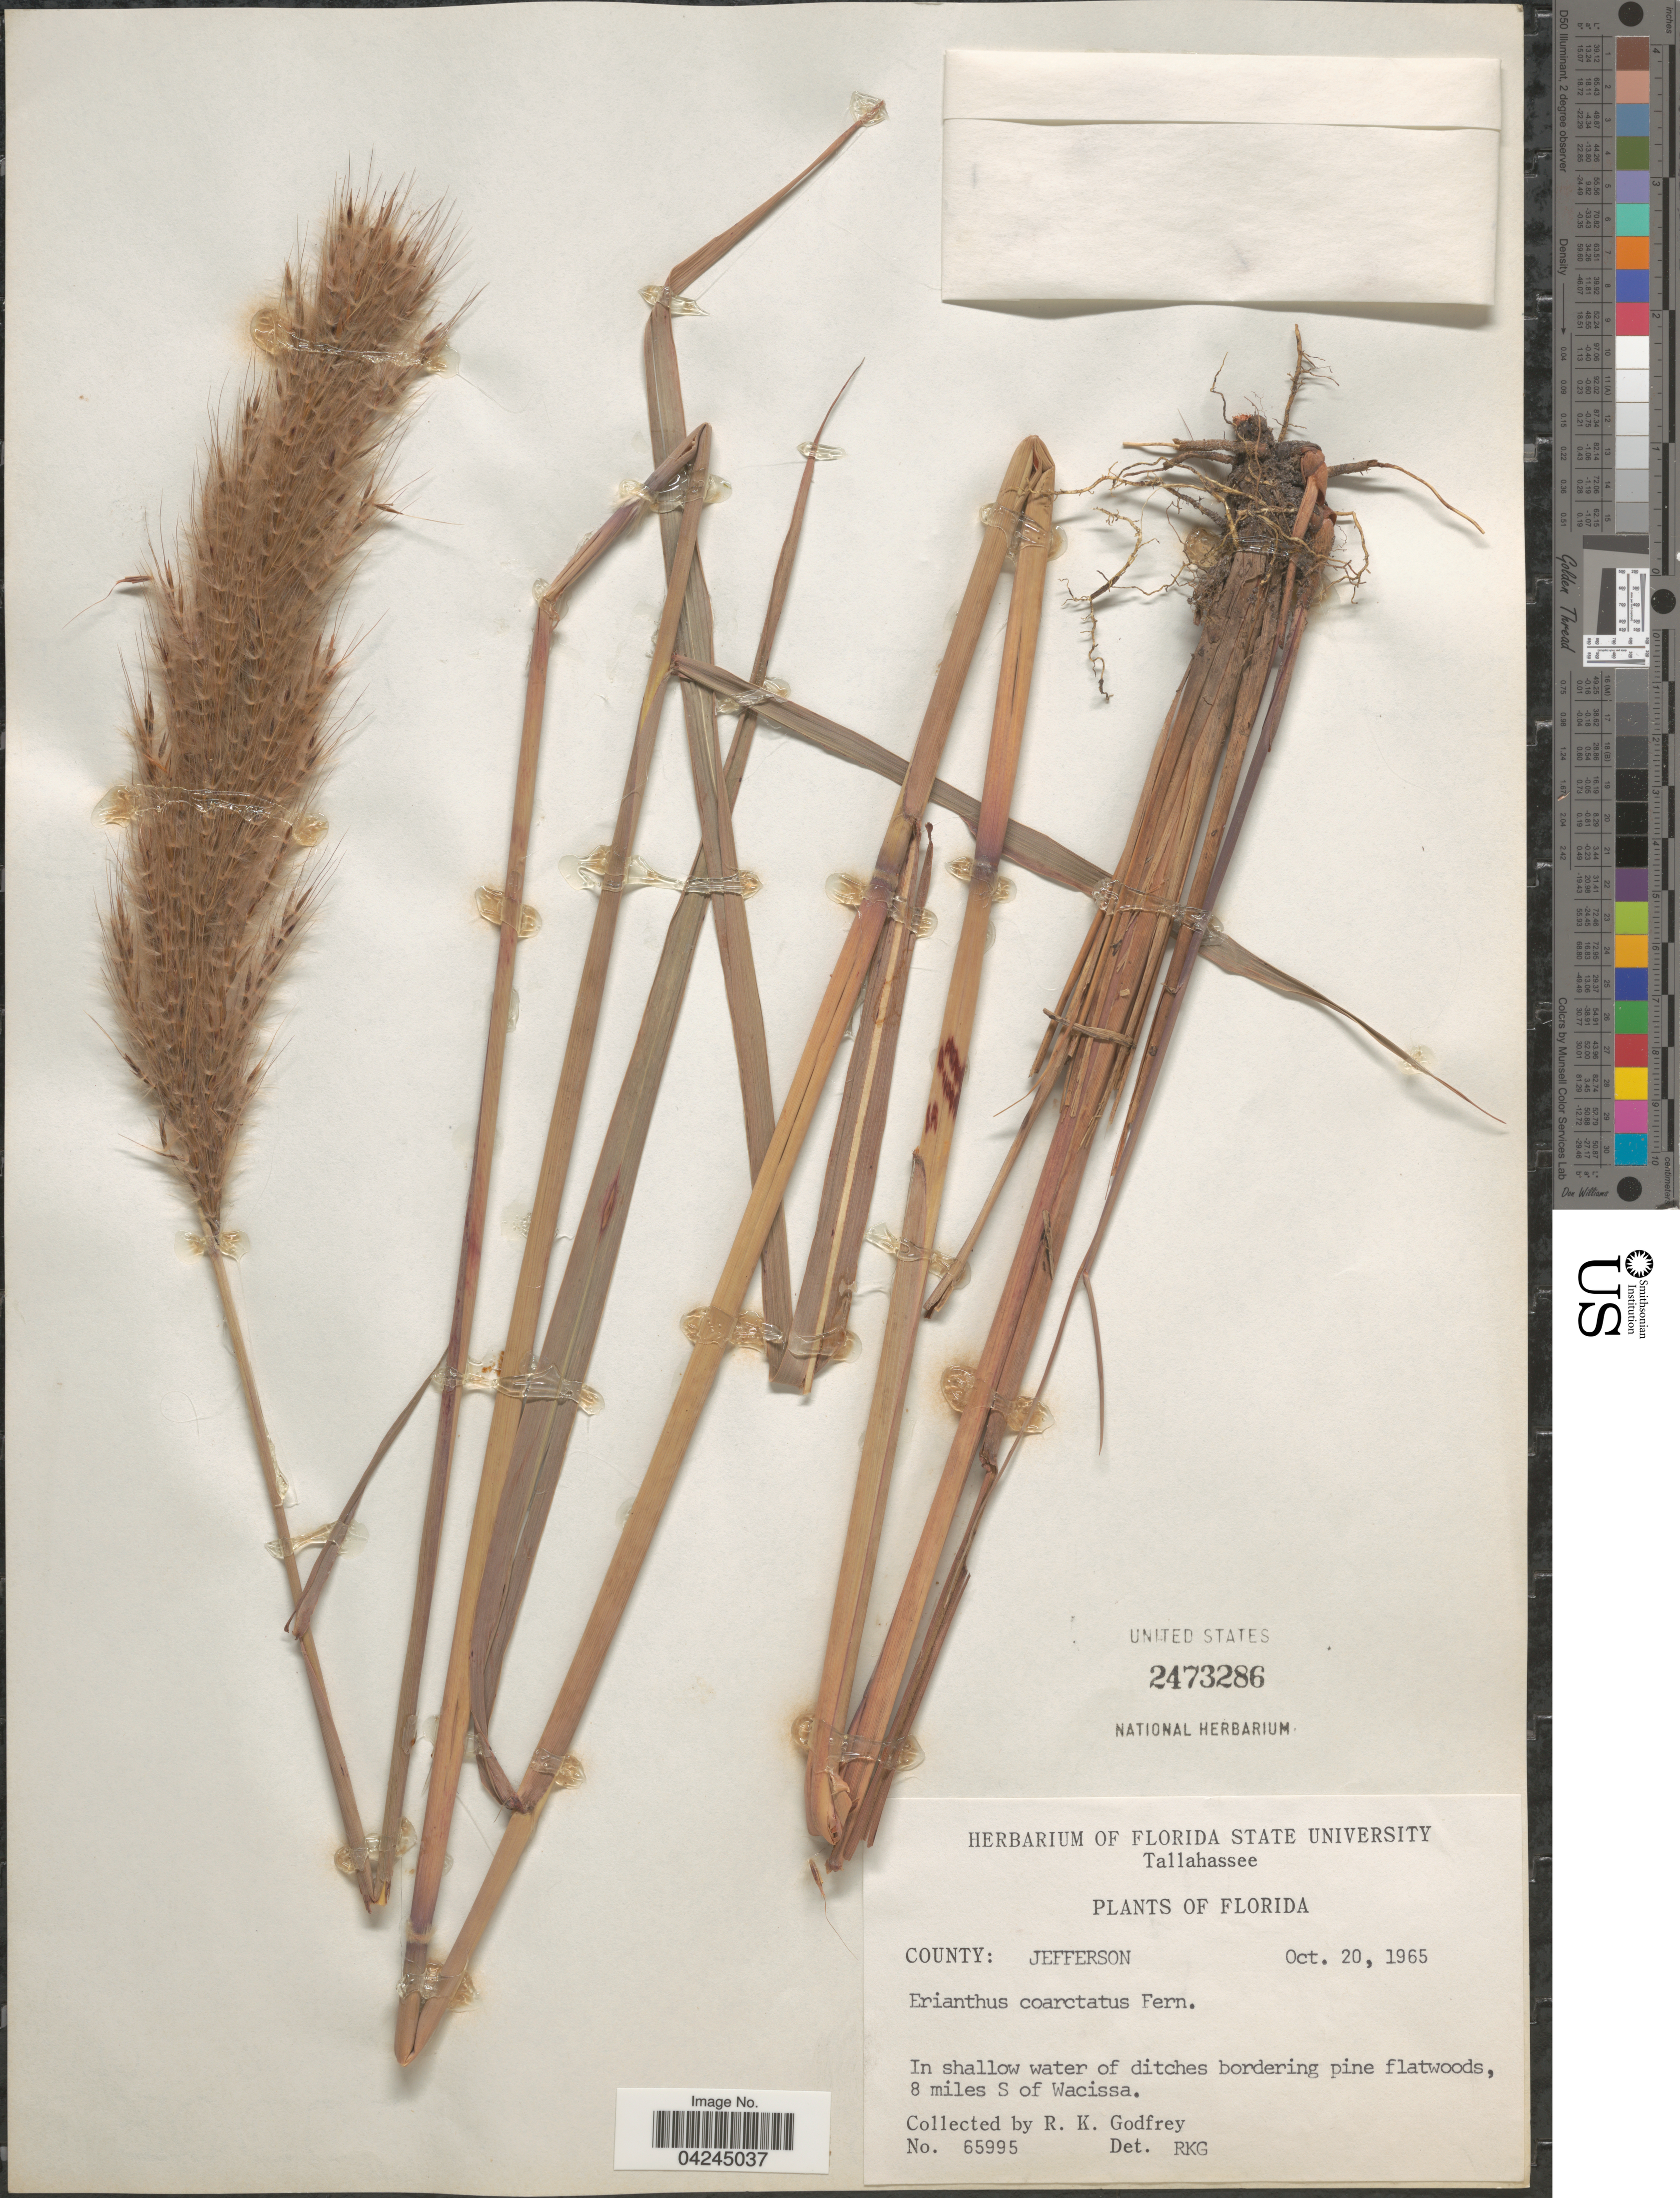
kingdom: Plantae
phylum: Tracheophyta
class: Liliopsida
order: Poales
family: Poaceae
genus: Erianthus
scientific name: Erianthus coarctatus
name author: Fernald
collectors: R. K. Godfrey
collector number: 65995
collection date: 1965-10-20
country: United States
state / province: Florida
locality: County: Jefferson. In shallow water of ditches bordering pine flatwoods, 8 miles S of Wacissa.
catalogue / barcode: US 2473286